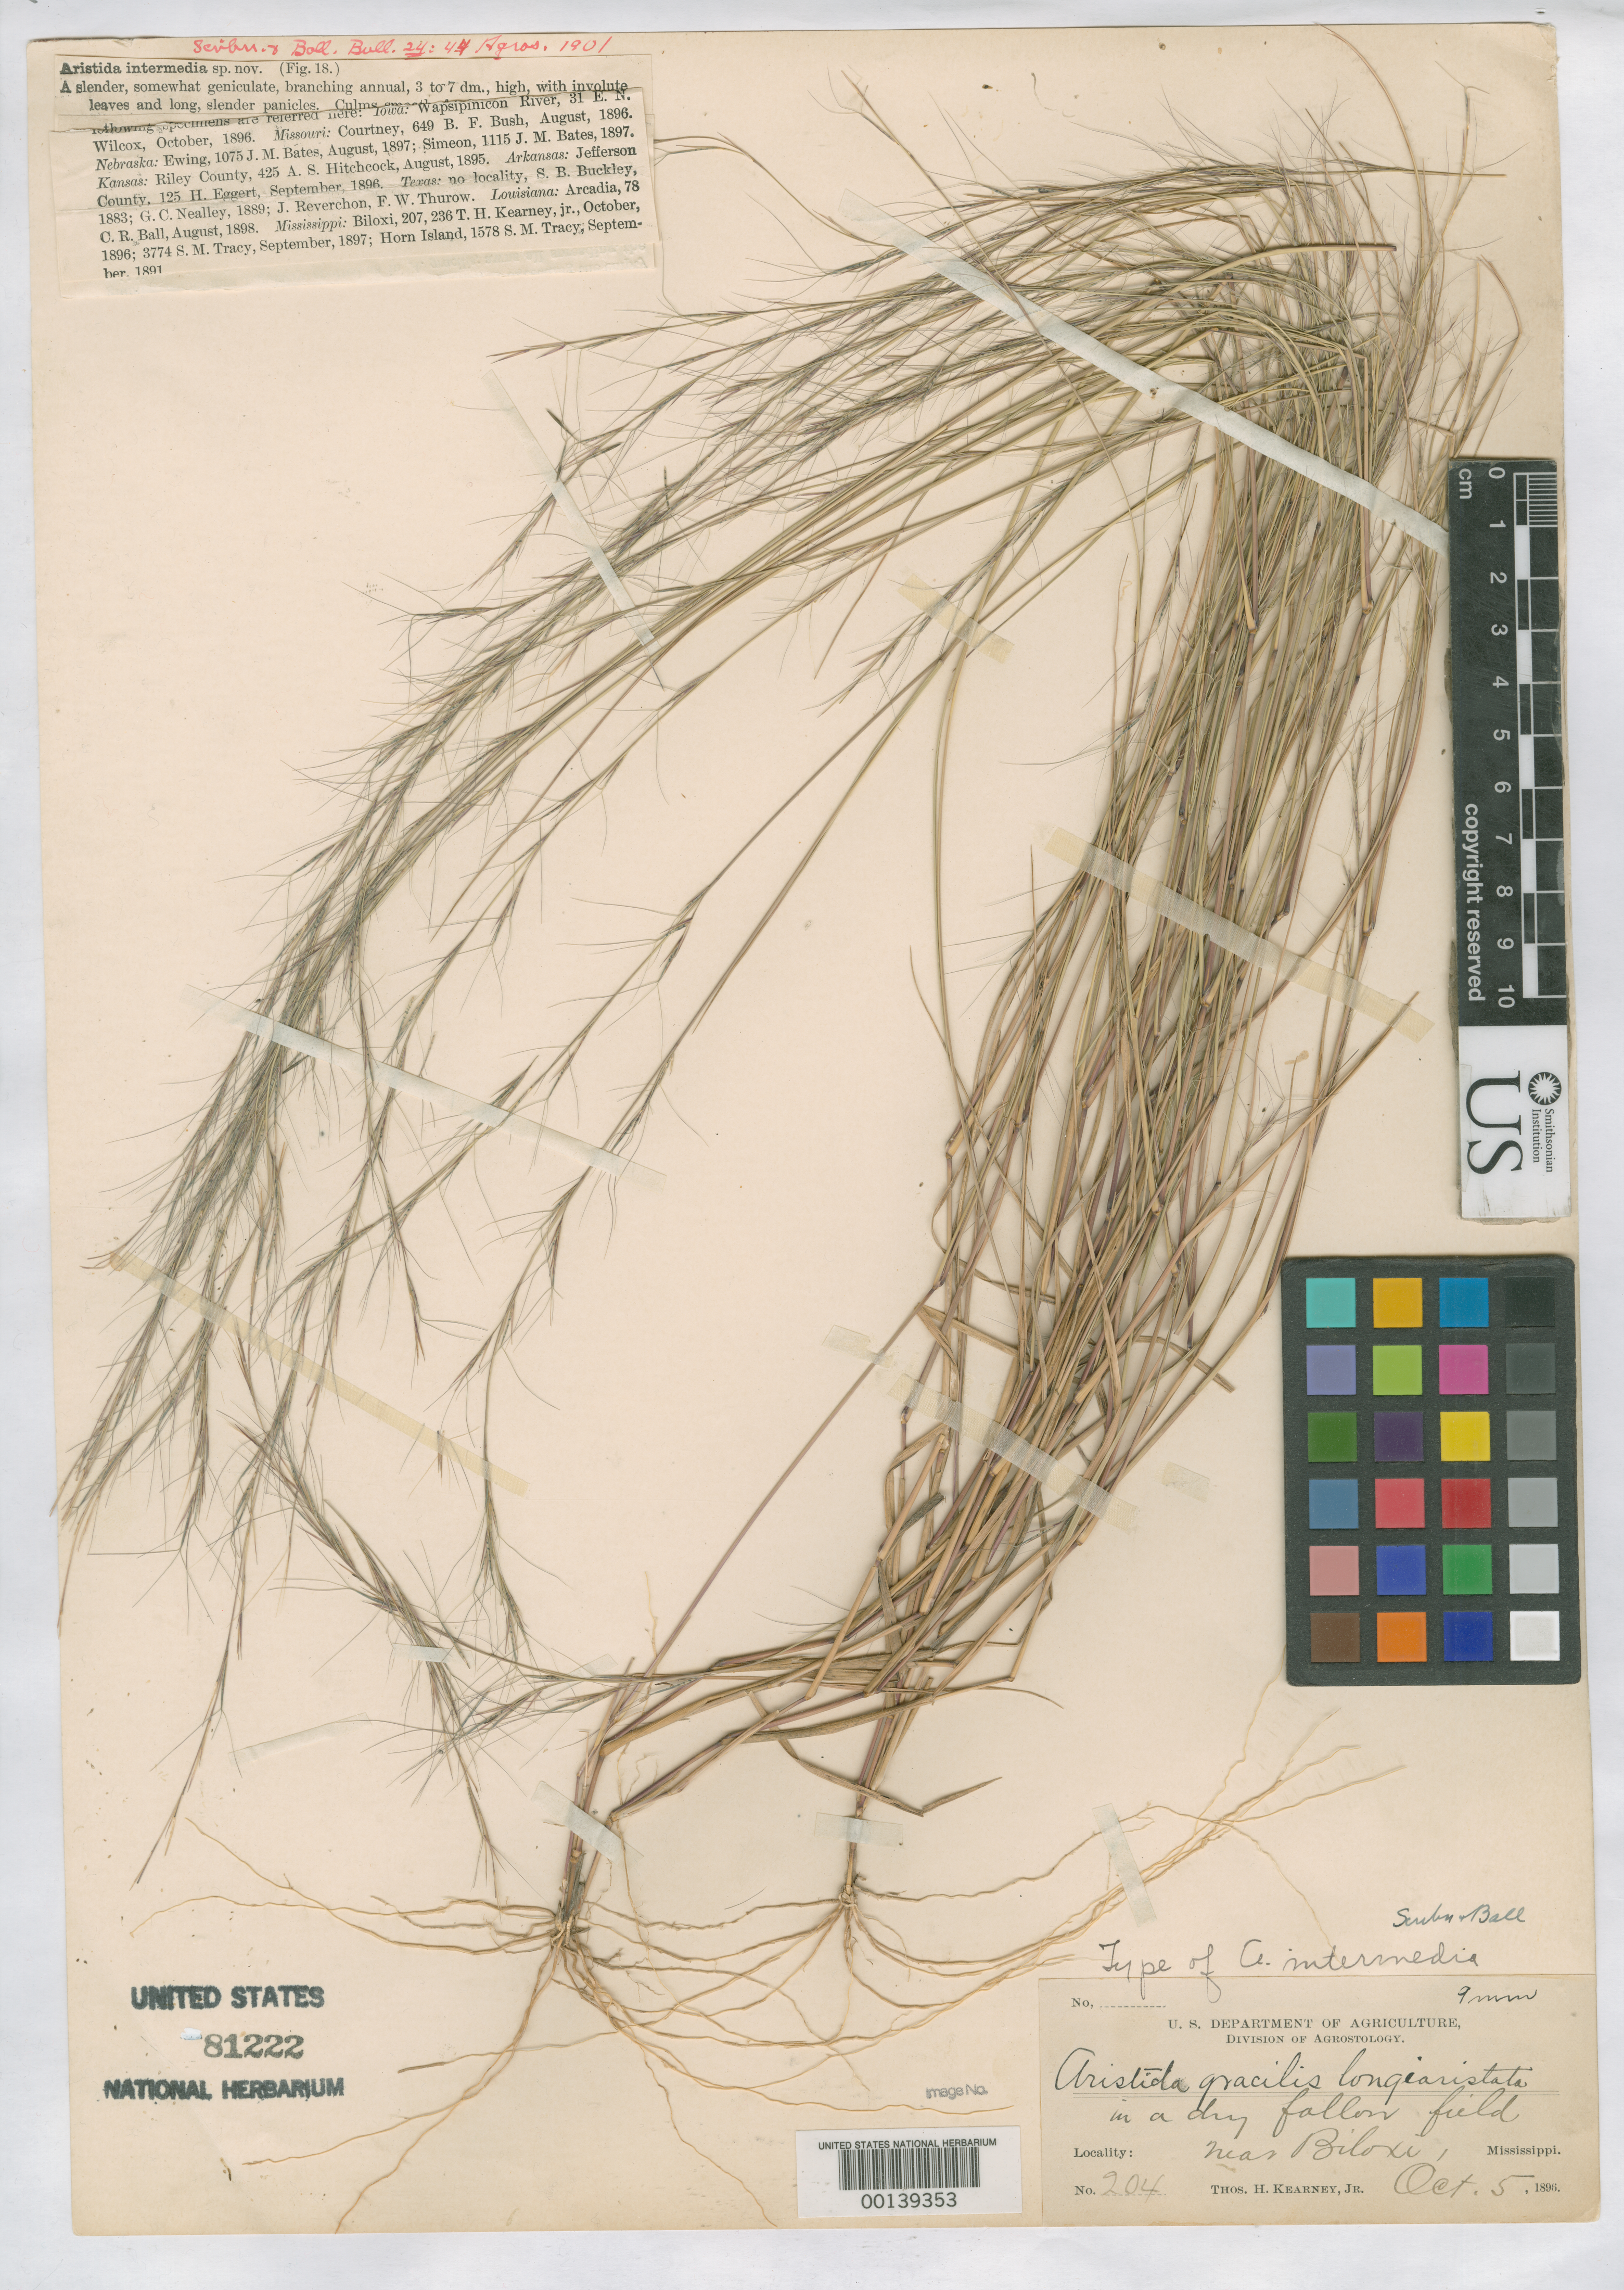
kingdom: Plantae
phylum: Tracheophyta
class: Liliopsida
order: Poales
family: Poaceae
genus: Aristida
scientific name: Aristida intermedia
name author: Scribn. & C.R. Ball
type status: Holotype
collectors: T. H. Kearney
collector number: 204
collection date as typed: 05 Oct 1896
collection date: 1896-10-05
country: United States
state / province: Mississippi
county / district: Harrison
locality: Near Biloxi.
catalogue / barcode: US 81222